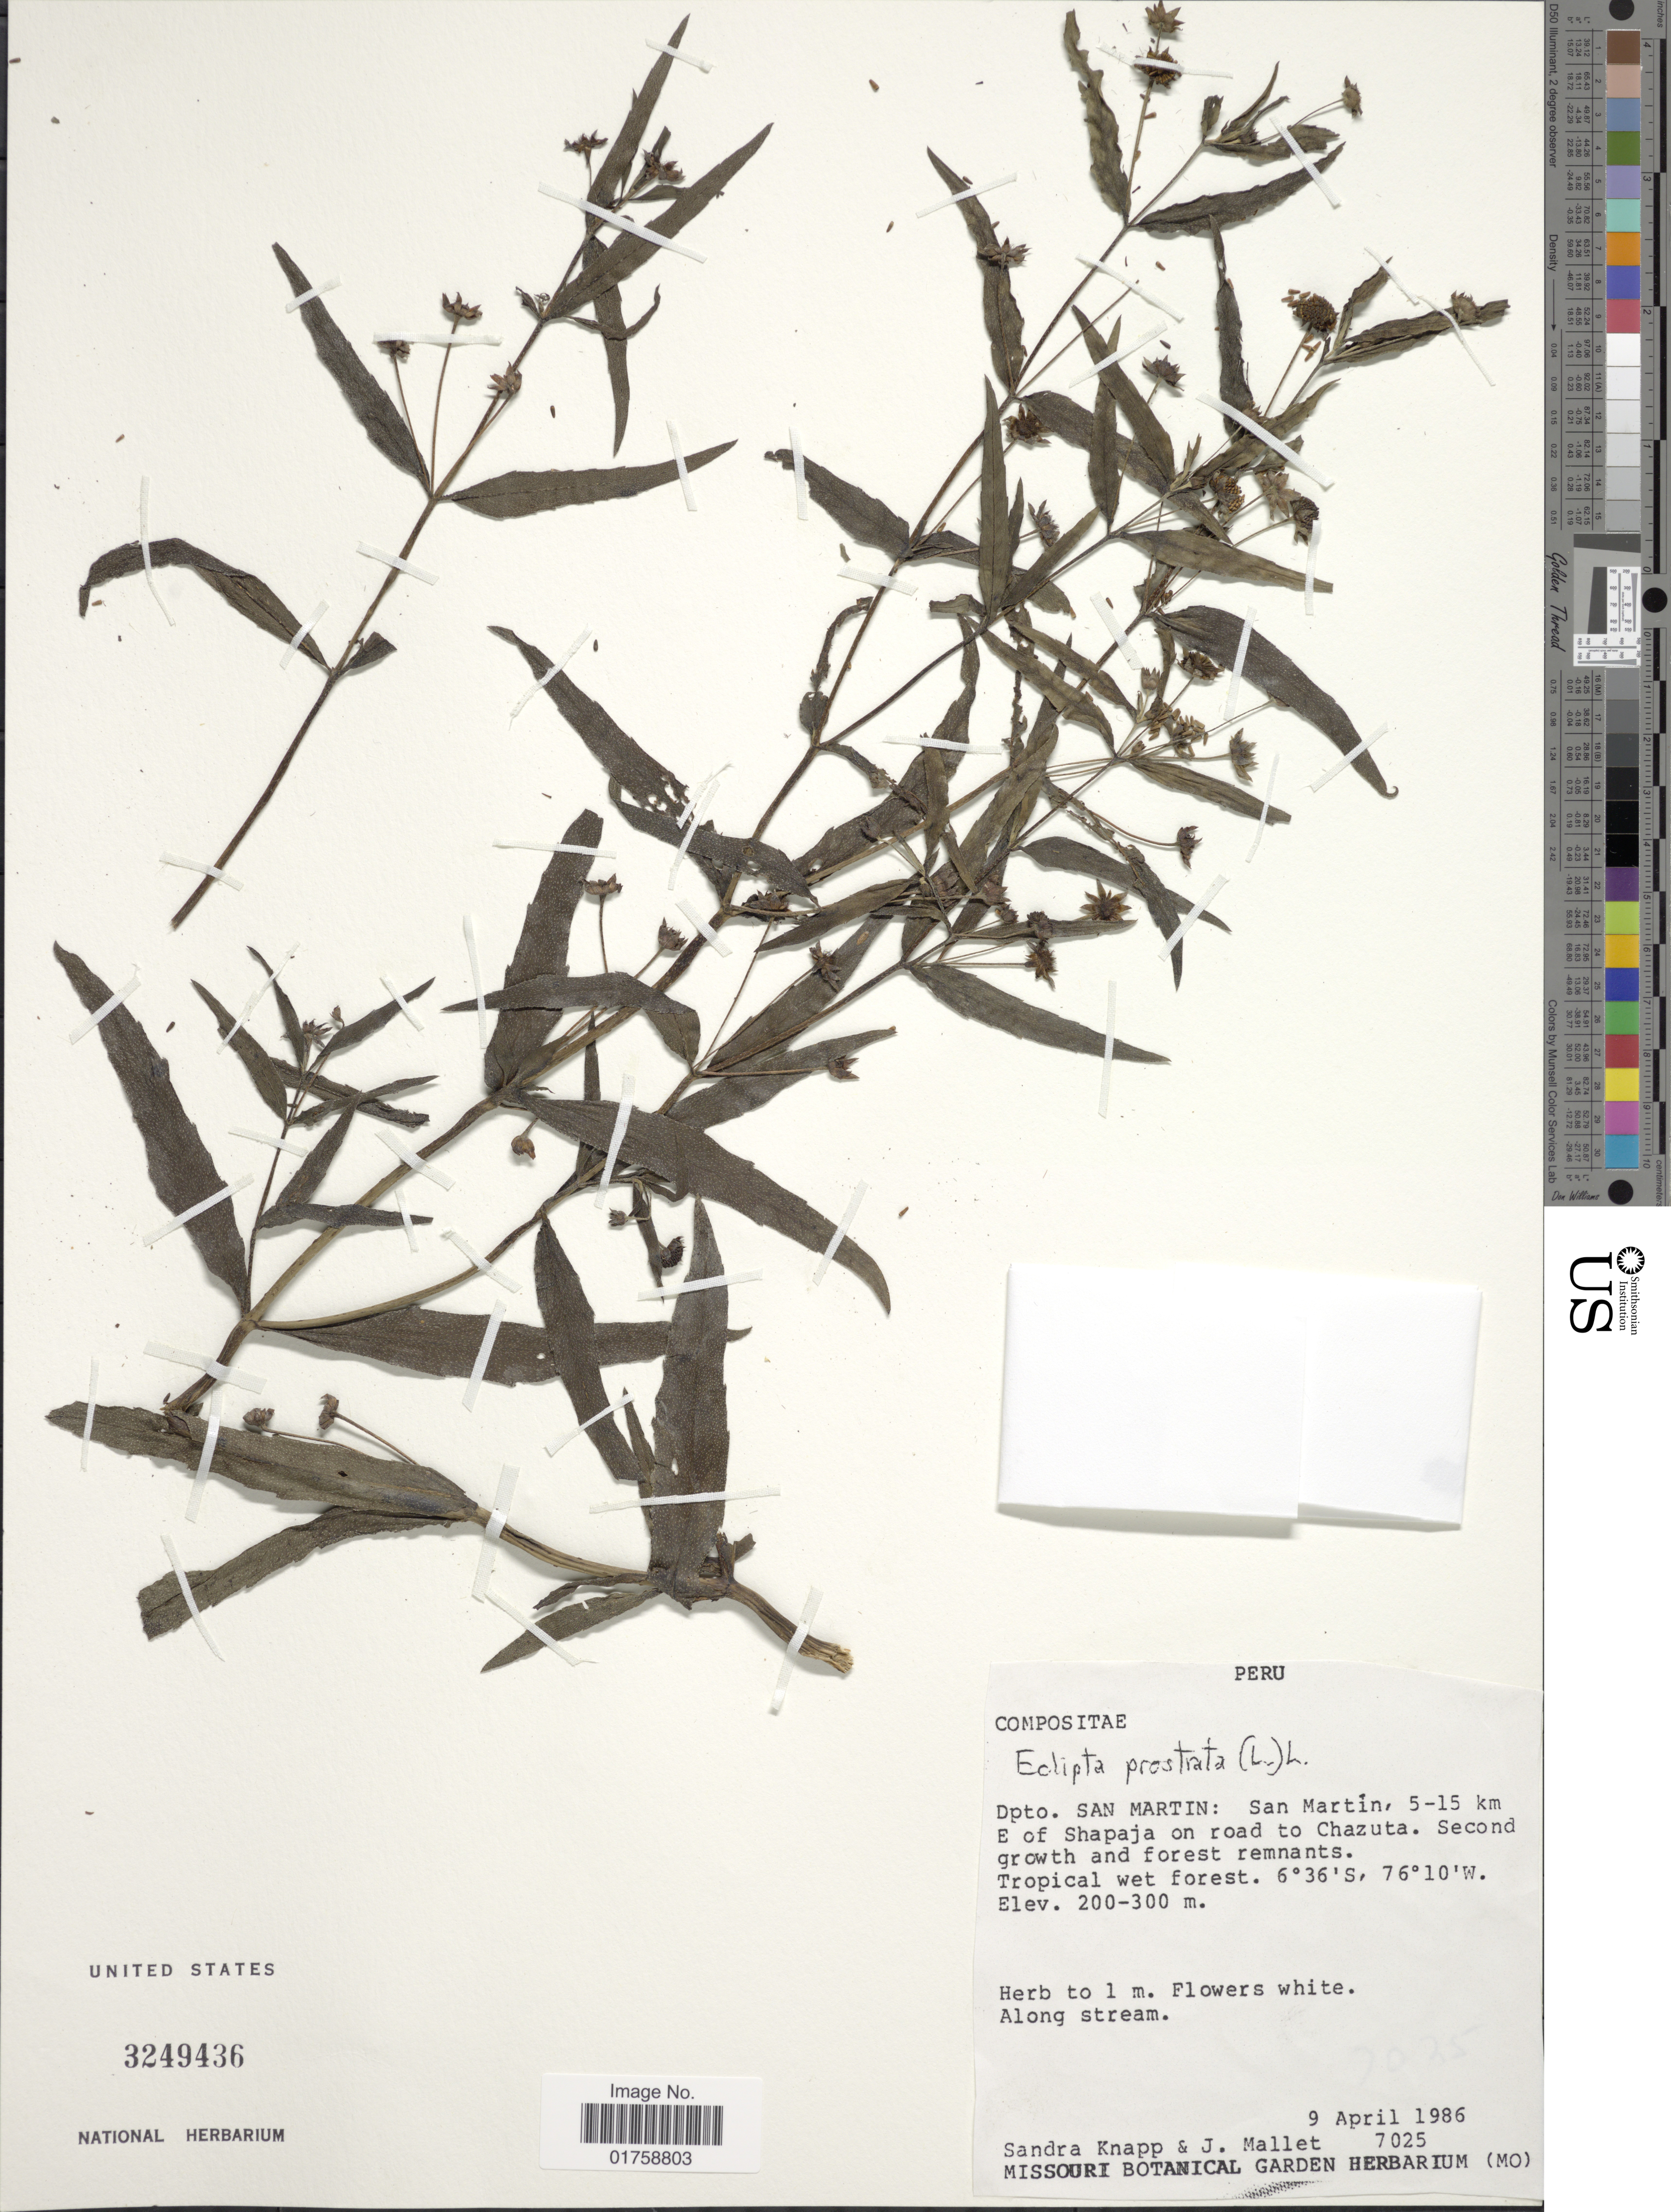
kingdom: Plantae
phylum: Tracheophyta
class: Magnoliopsida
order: Asterales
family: Asteraceae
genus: Eclipta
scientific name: Eclipta sp.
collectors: S. Knapp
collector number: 7025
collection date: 1986-04-09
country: Peru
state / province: San Martín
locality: Dpto. San Martin: San Martin, 5-15 km E of Shapaja on road to Chazuta.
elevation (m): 200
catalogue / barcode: US 3249436